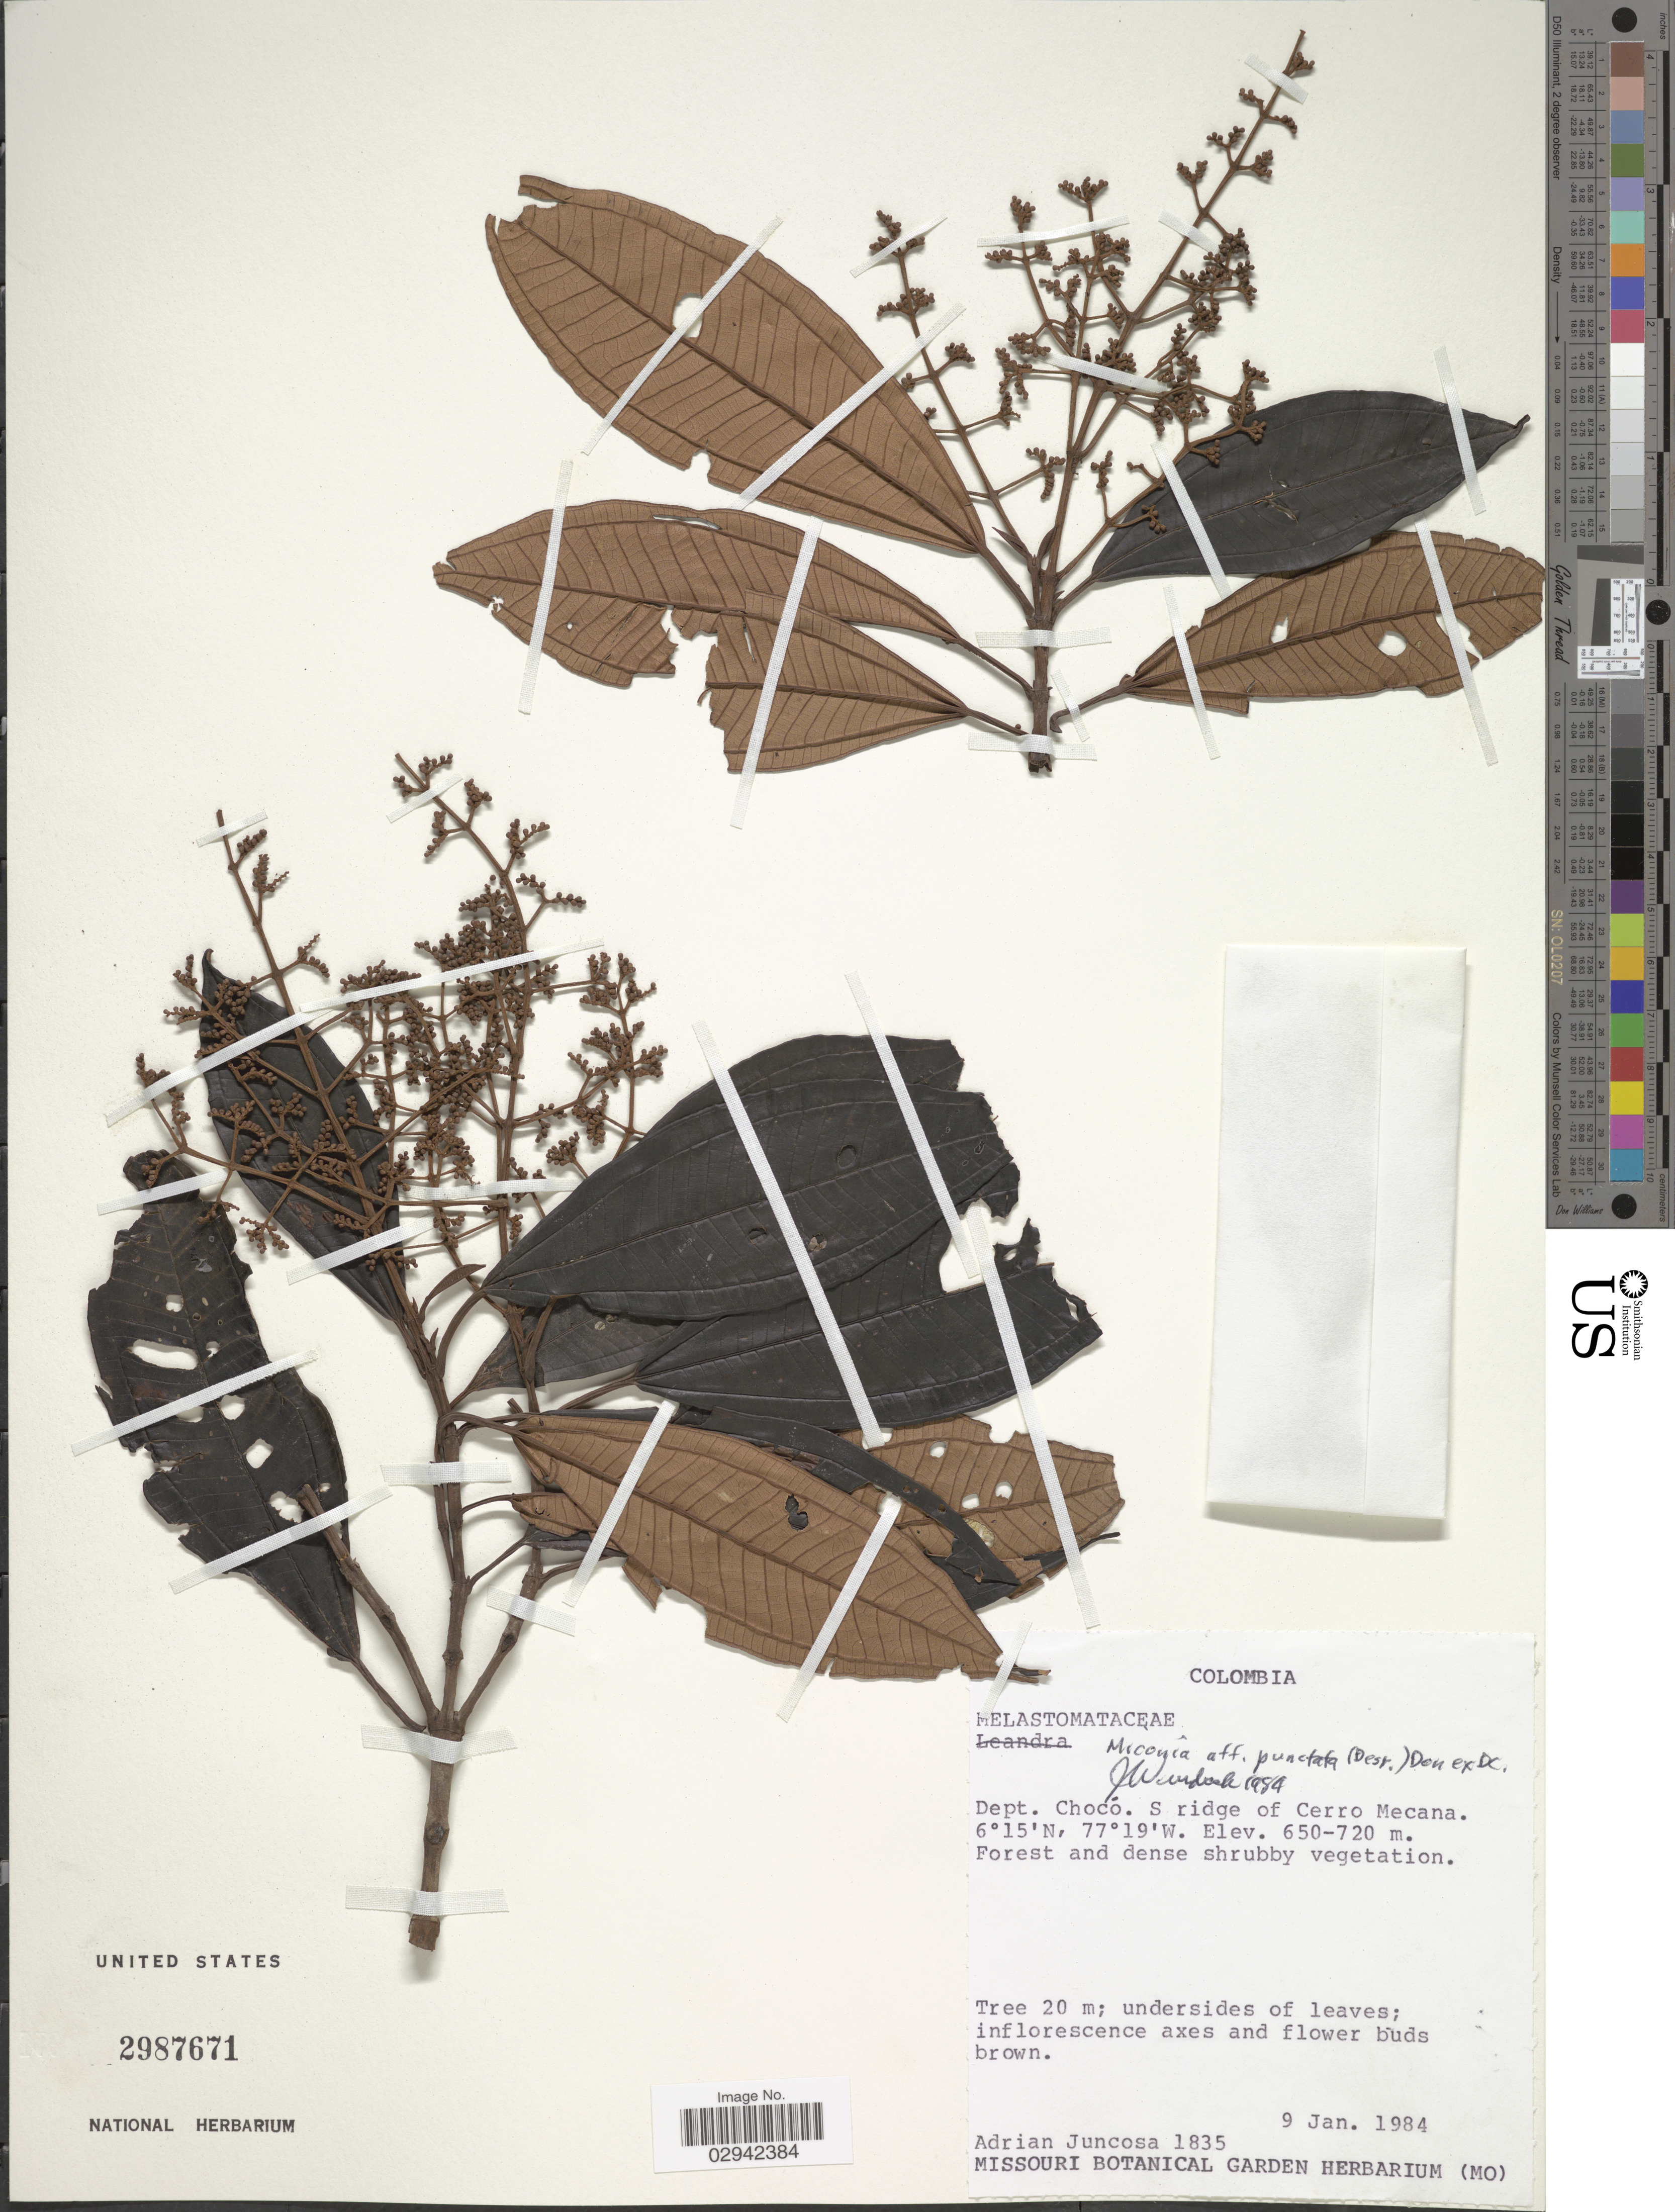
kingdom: Plantae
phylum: Tracheophyta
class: Magnoliopsida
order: Myrtales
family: Melastomataceae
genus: Miconia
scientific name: Miconia punctata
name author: (Desr.) D. Don ex DC.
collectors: A. Juncosa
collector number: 1835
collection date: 1984-01-09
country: Colombia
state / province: Chocó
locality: Dept. Chocó, S ridge of Cerro Mecana.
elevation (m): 650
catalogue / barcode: US 2987671